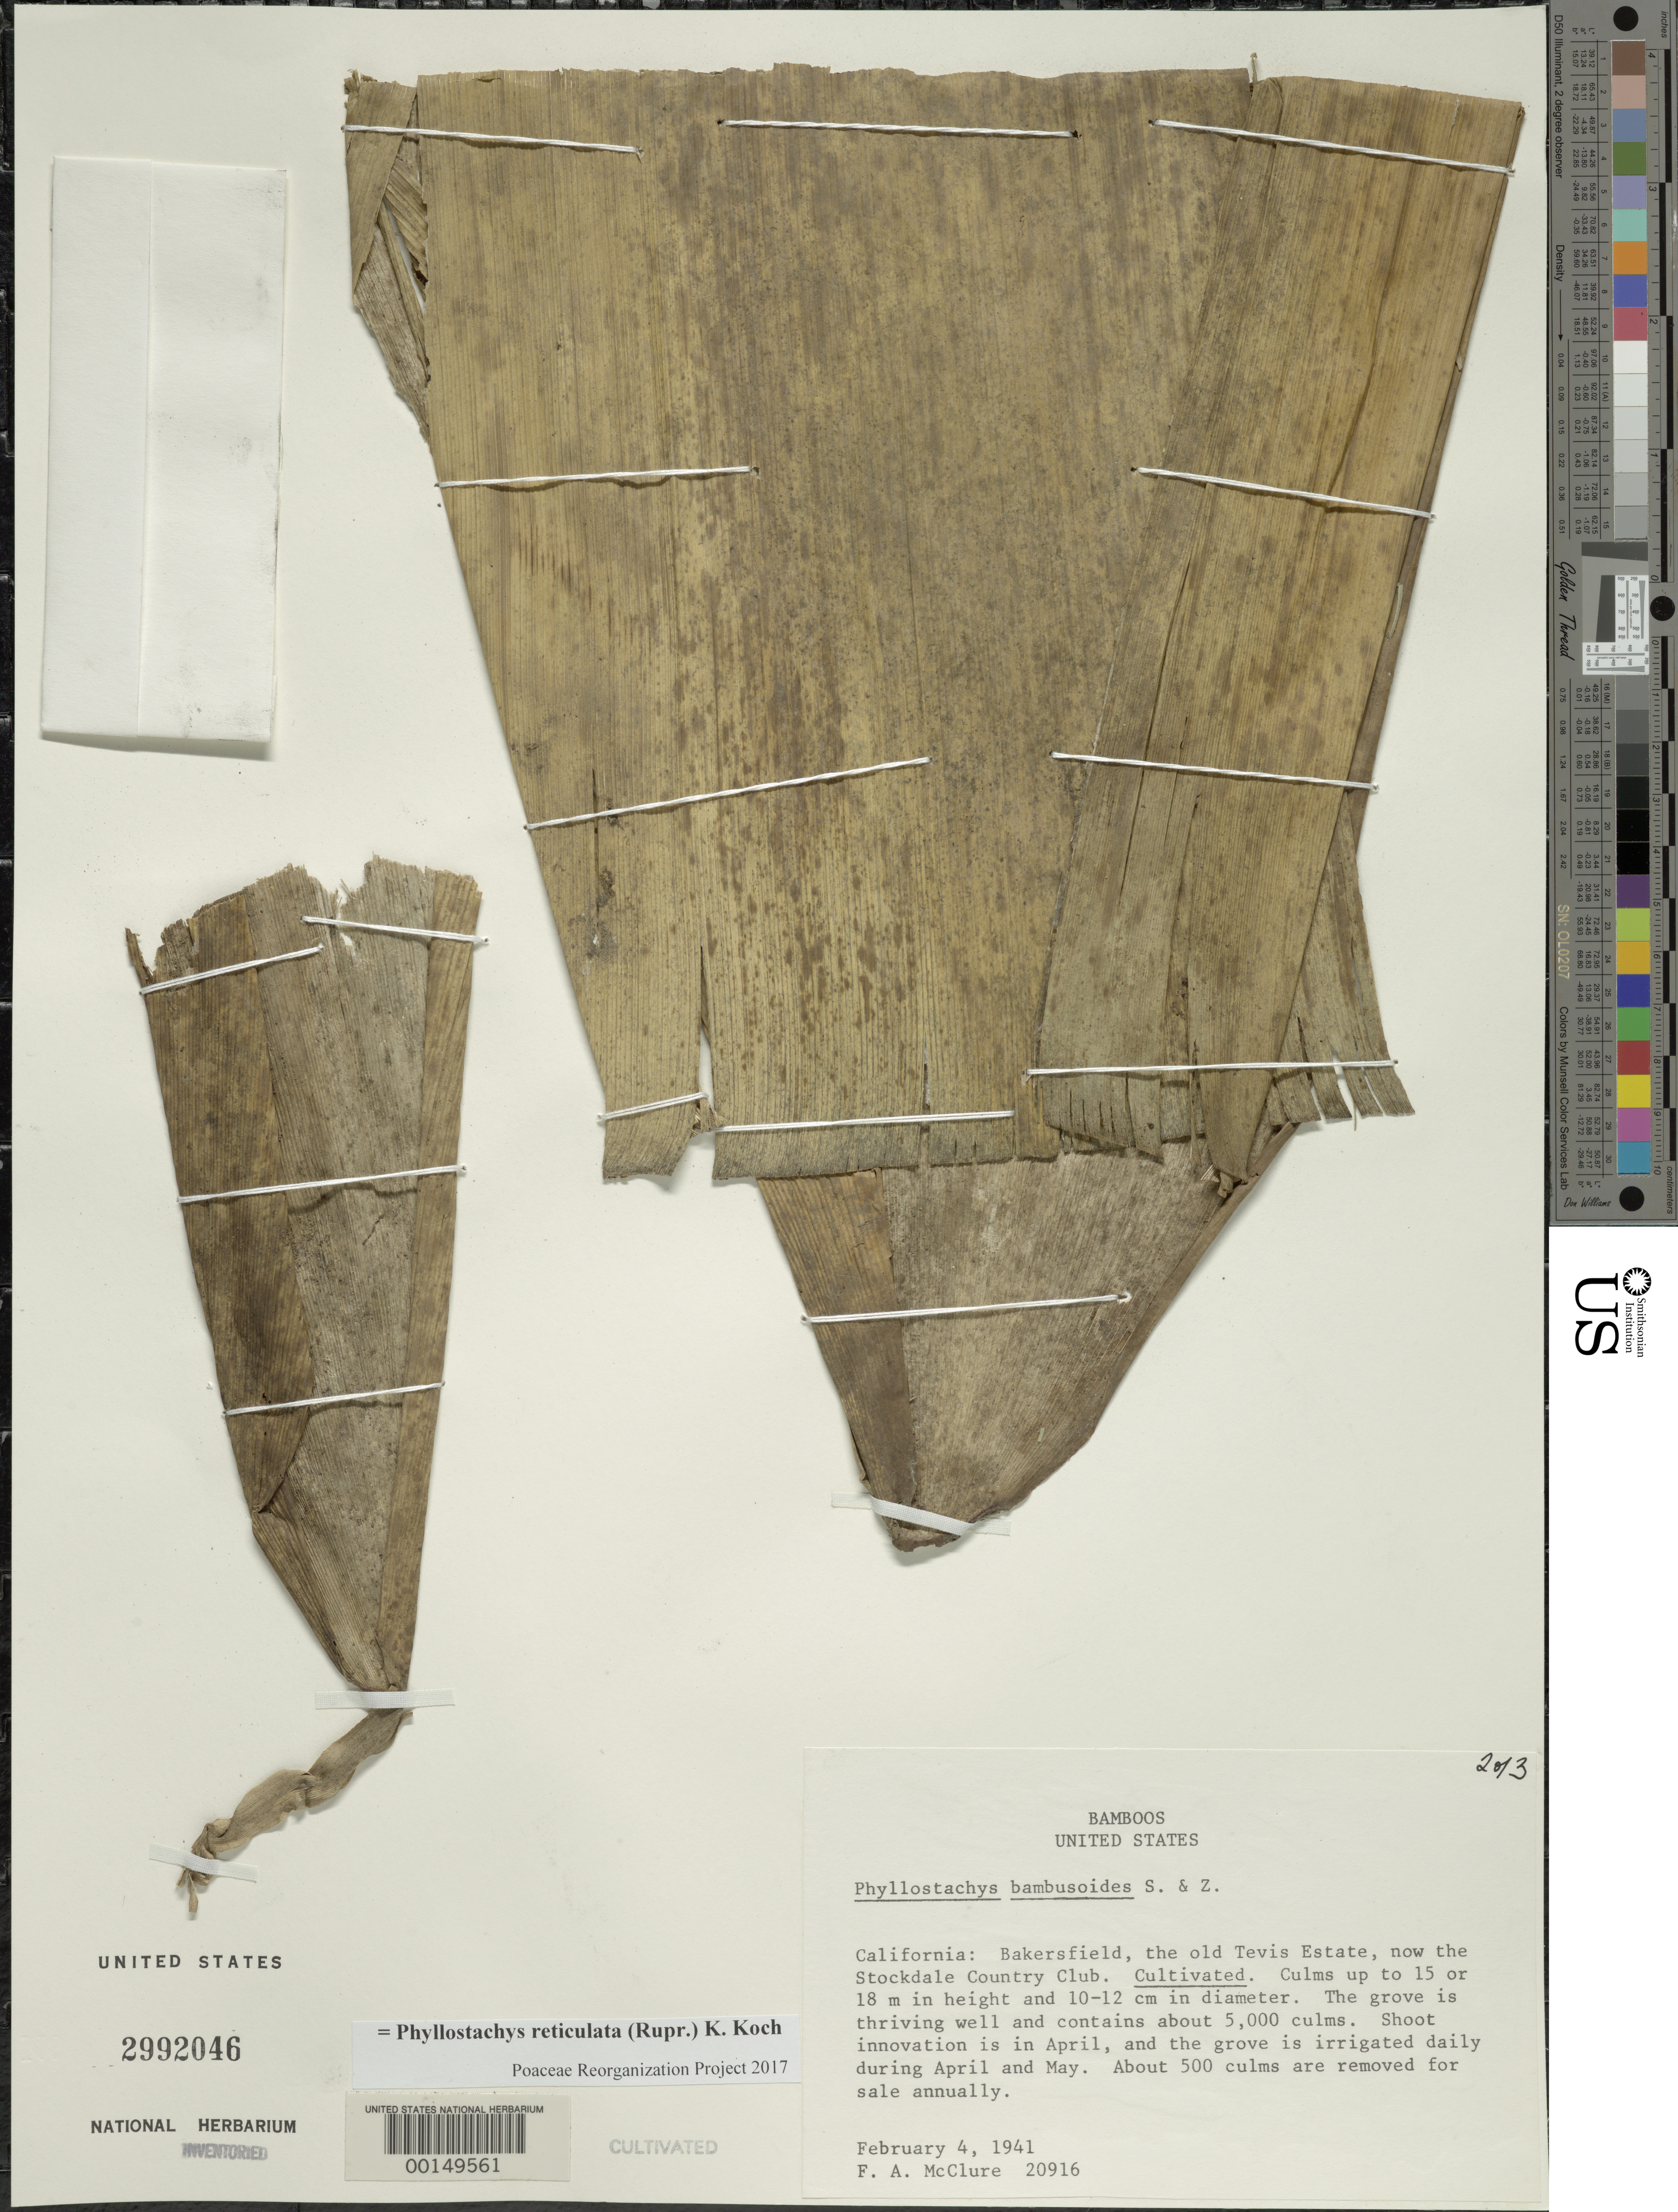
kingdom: Plantae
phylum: Tracheophyta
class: Liliopsida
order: Poales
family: Poaceae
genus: Phyllostachys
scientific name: Phyllostachys reticulata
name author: (Rupr.) K. Koch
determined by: Poaceae Reorganization Project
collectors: F. A. McClure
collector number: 20916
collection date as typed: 04 Feb 1941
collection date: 1941-02-04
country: United States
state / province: California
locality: Bakersfield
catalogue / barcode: US 2992046